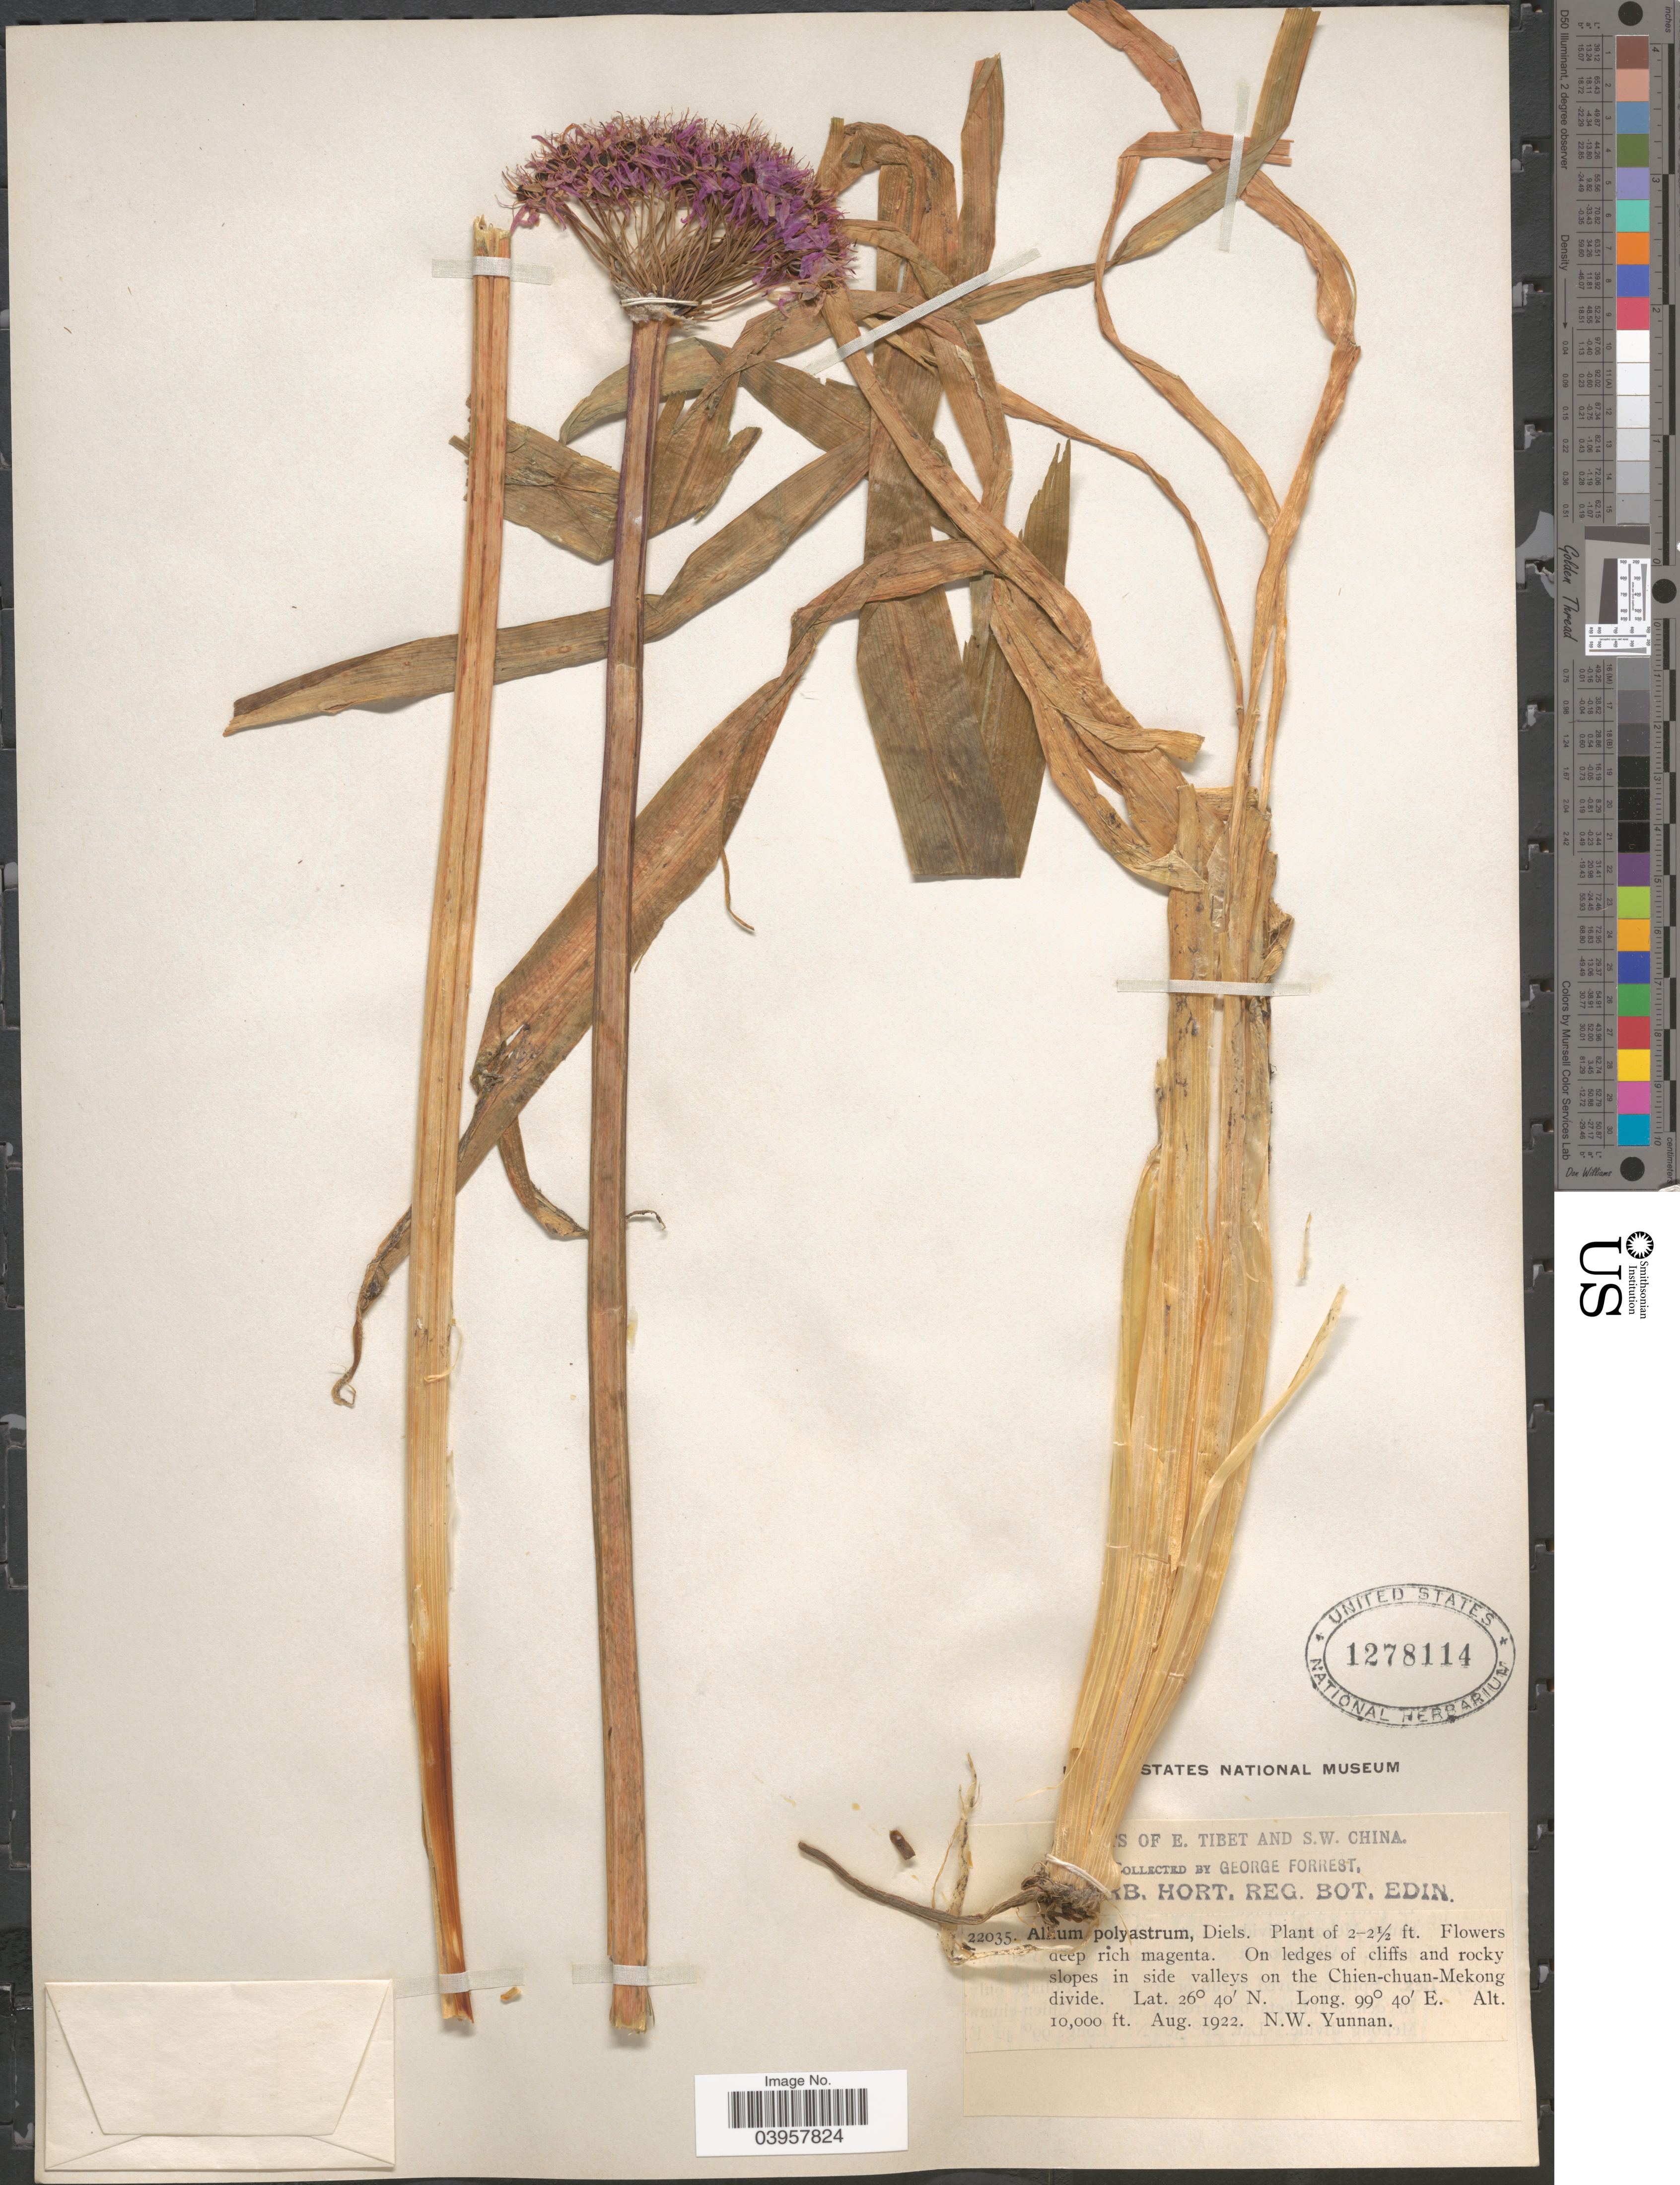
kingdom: Plantae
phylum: Tracheophyta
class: Liliopsida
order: Asparagales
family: Amaryllidaceae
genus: Allium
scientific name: Allium polyastrum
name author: Diels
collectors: G. Forrest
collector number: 22035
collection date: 1922-08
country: China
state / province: Yunnan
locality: S.W. China. In side valleys on the Chien-chuan-Mekong divide. N.W. Yunnan.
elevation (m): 3048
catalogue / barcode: US 1278114